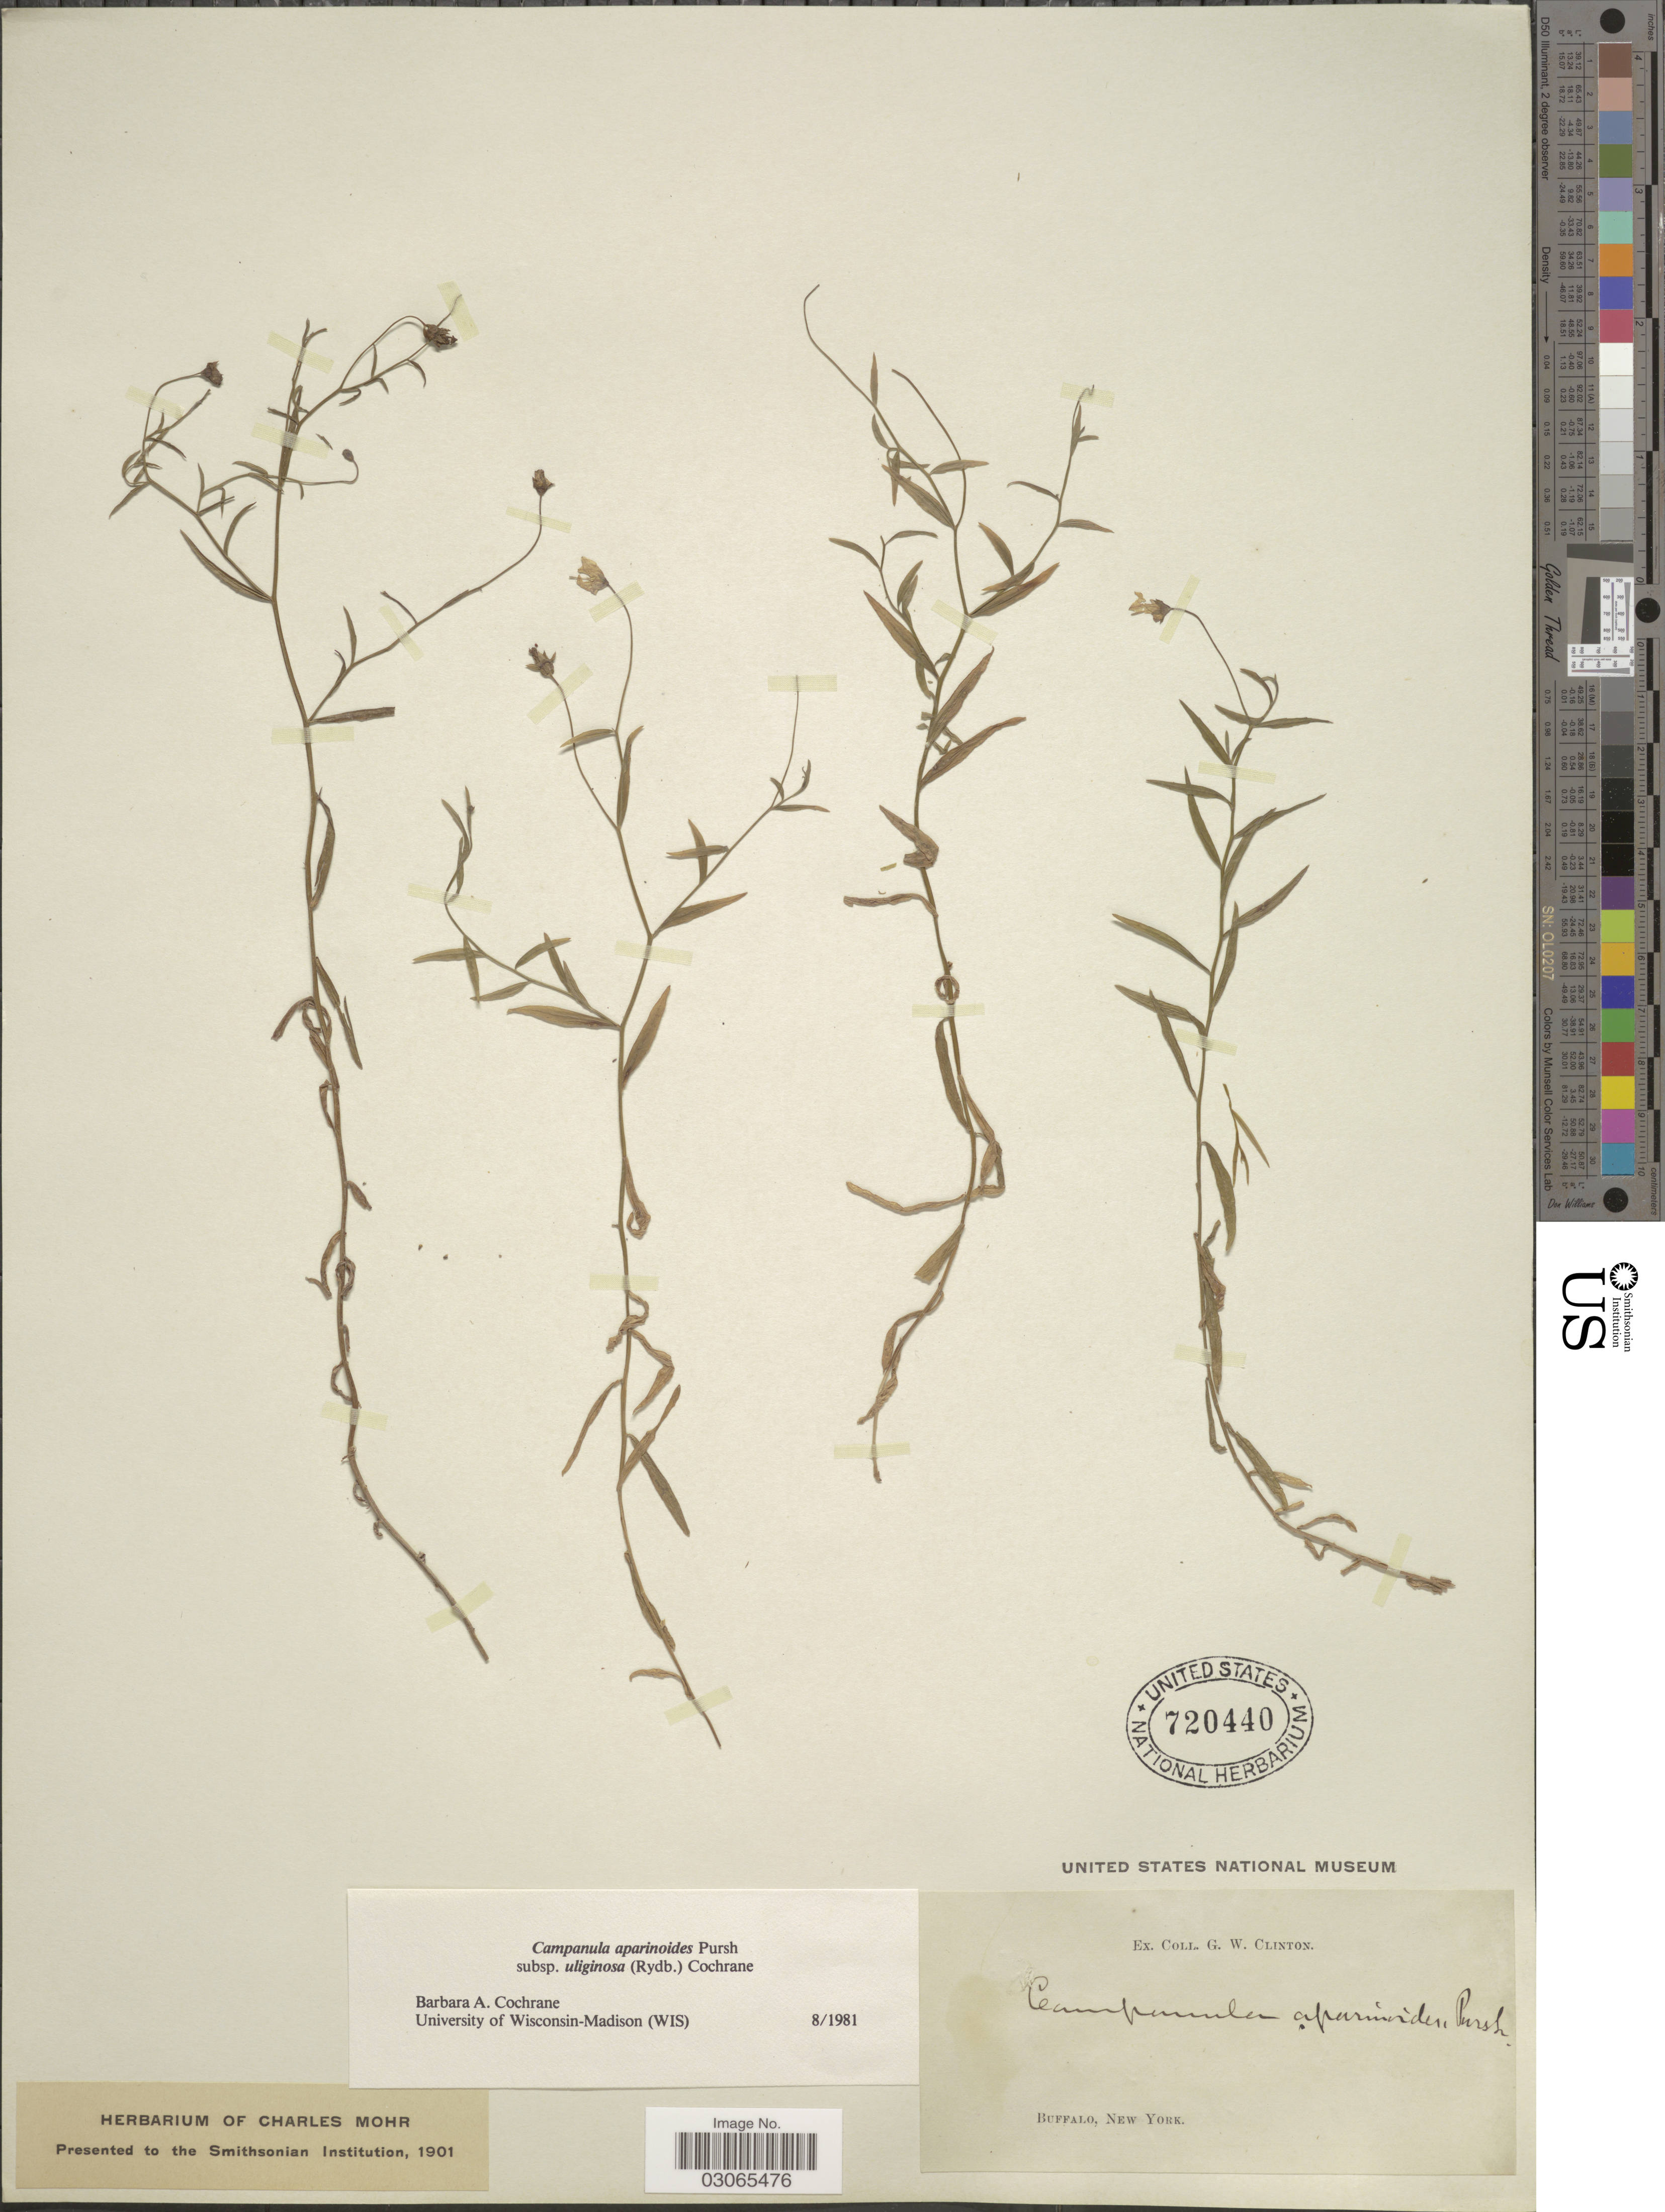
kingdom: Plantae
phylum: Tracheophyta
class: Magnoliopsida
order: Asterales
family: Campanulaceae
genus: Campanula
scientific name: Campanula aparinoides var. uliginosa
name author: (Rydb.) Gleason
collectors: G. W. Clinton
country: United States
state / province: New York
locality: Buffalo.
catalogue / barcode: US 720440